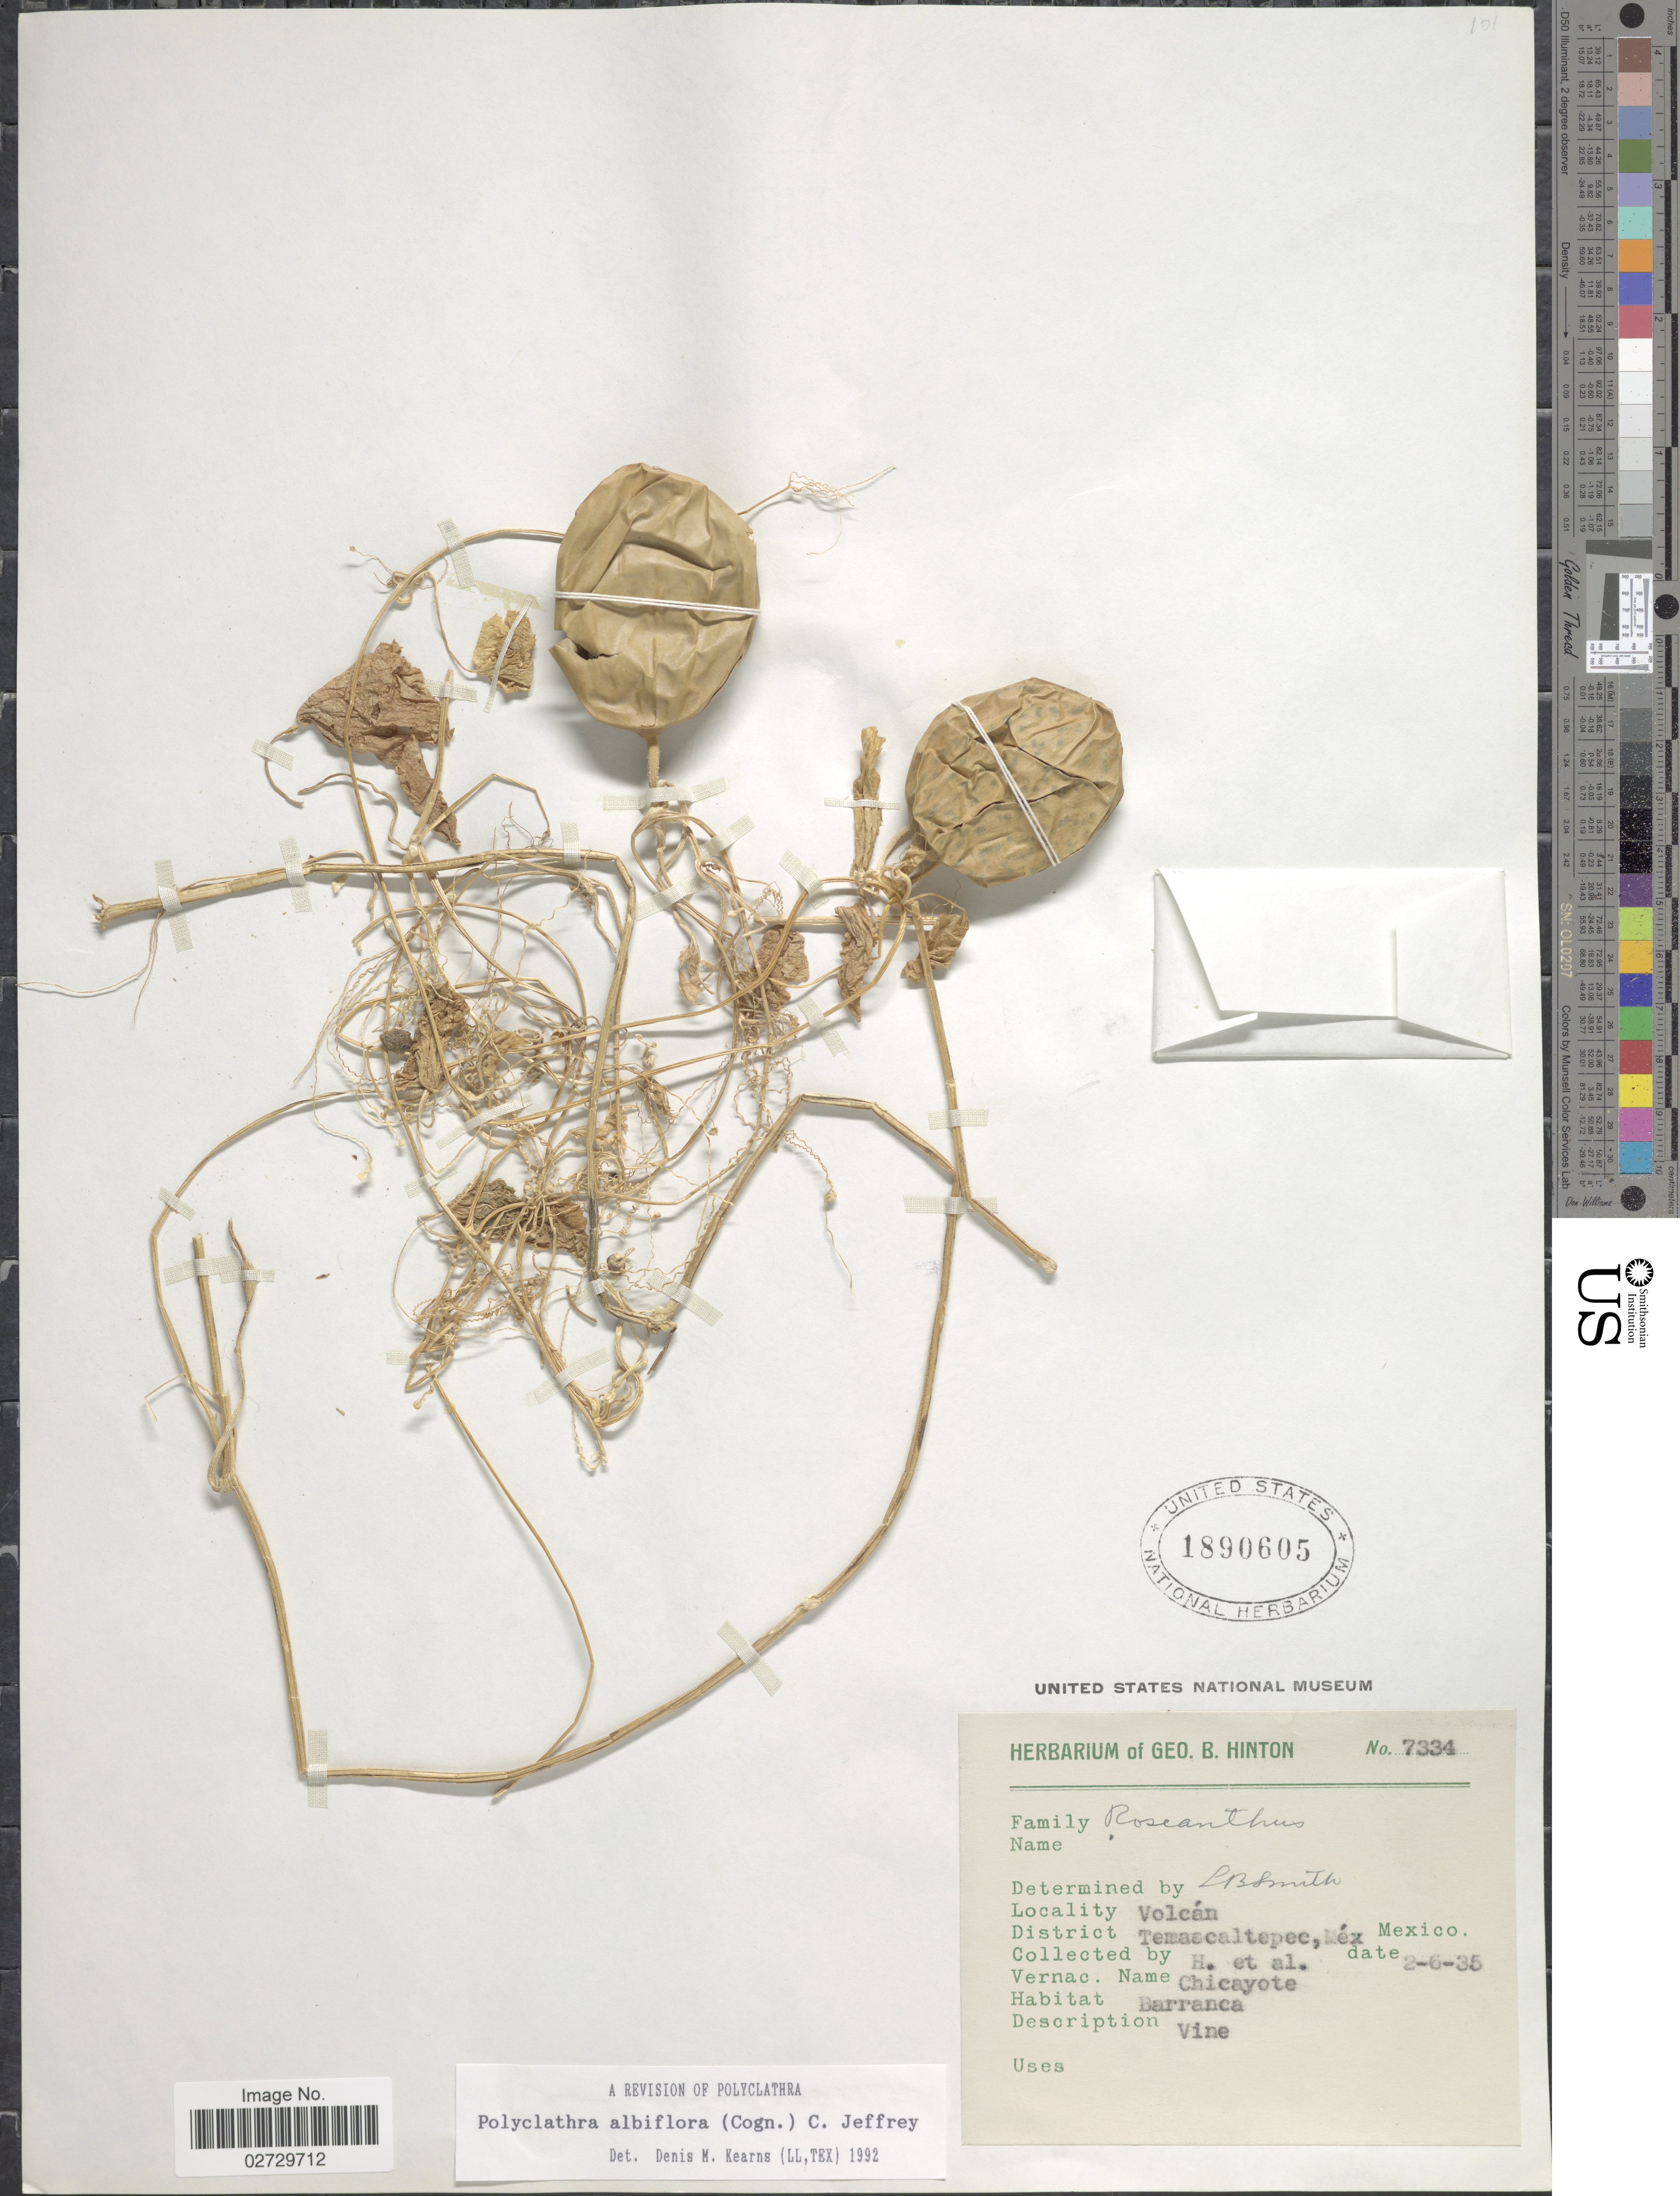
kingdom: Plantae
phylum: Tracheophyta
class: Magnoliopsida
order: Cucurbitales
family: Cucurbitaceae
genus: Polyclathra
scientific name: Polyclathra albiflora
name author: (Cogn.) C. Jeffrey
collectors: G. B. Hinton & et al.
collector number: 7334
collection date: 1935-02-06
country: Mexico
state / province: México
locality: Volcan, District Temascaltepec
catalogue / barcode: US 1890605